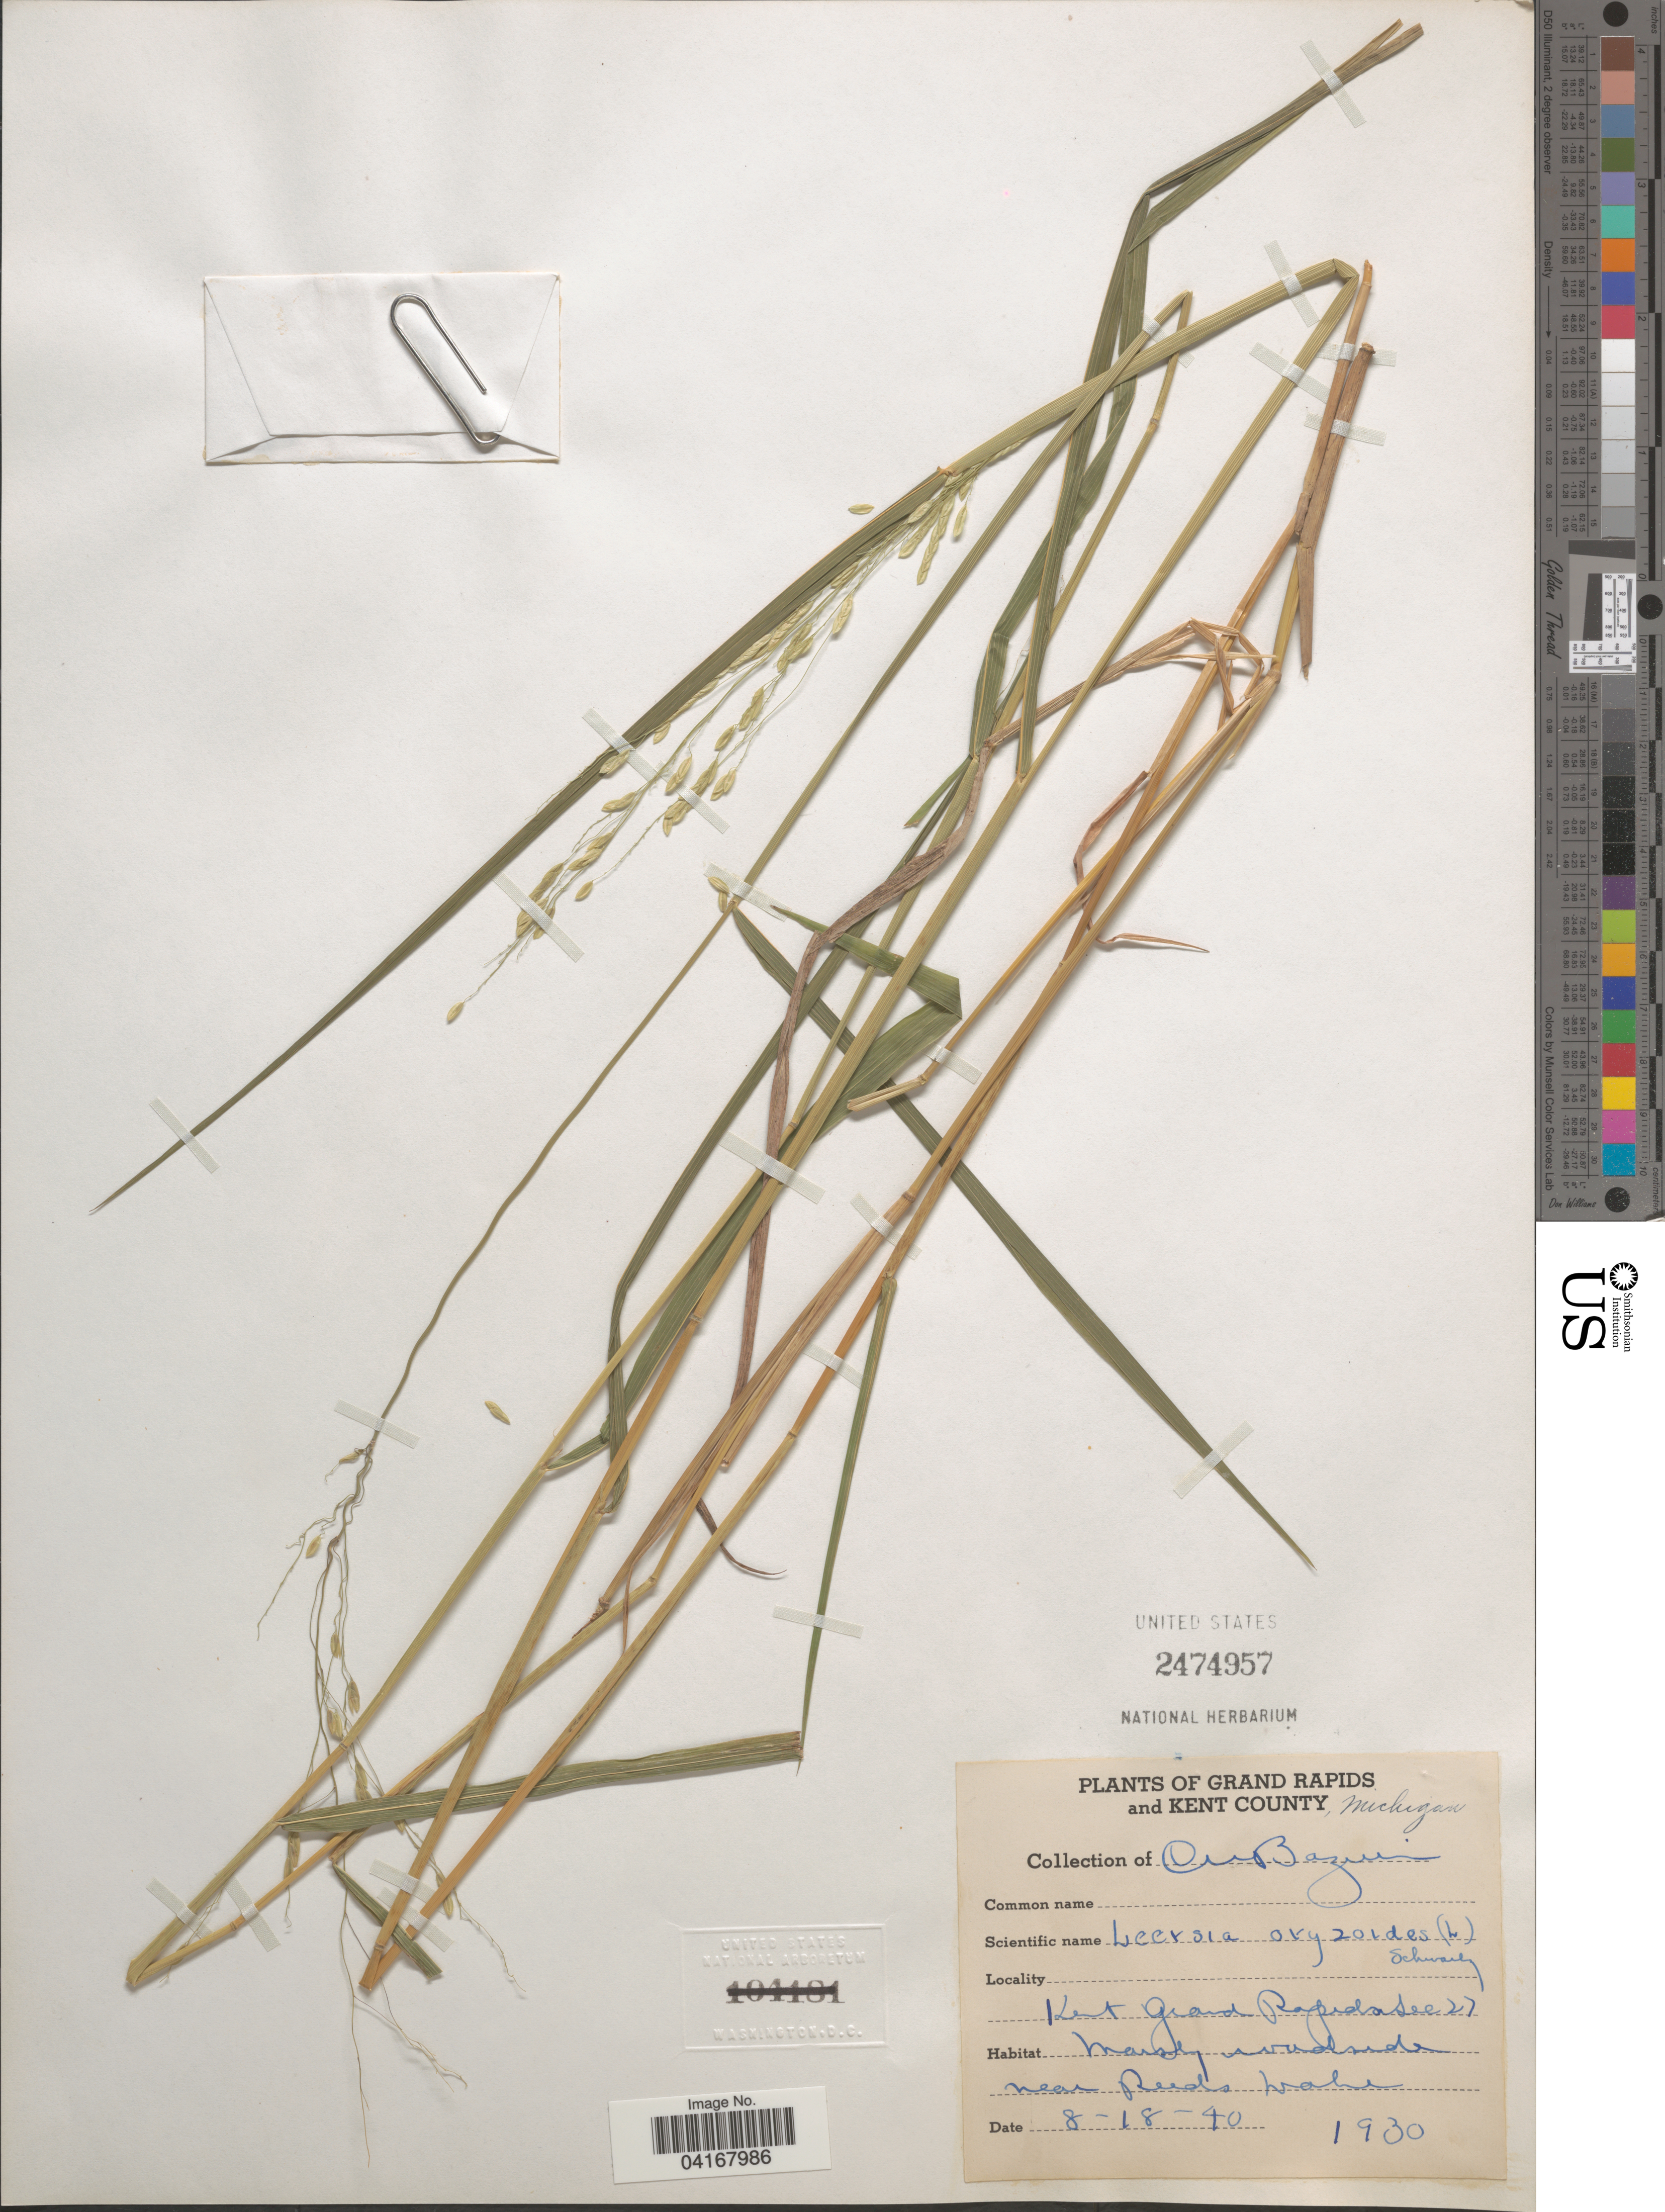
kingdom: Plantae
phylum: Tracheophyta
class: Liliopsida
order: Poales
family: Poaceae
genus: Leersia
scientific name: Leersia oryzoides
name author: (L.) Sw.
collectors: C. Bazuin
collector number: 1930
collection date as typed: Transcribed d/m/y: 18/8/40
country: United States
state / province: Michigan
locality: Grand Rapids and Kent County. Kent Grand Rapids sec 27. Marshy woodside near Reeds Lake.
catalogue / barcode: US 2474957